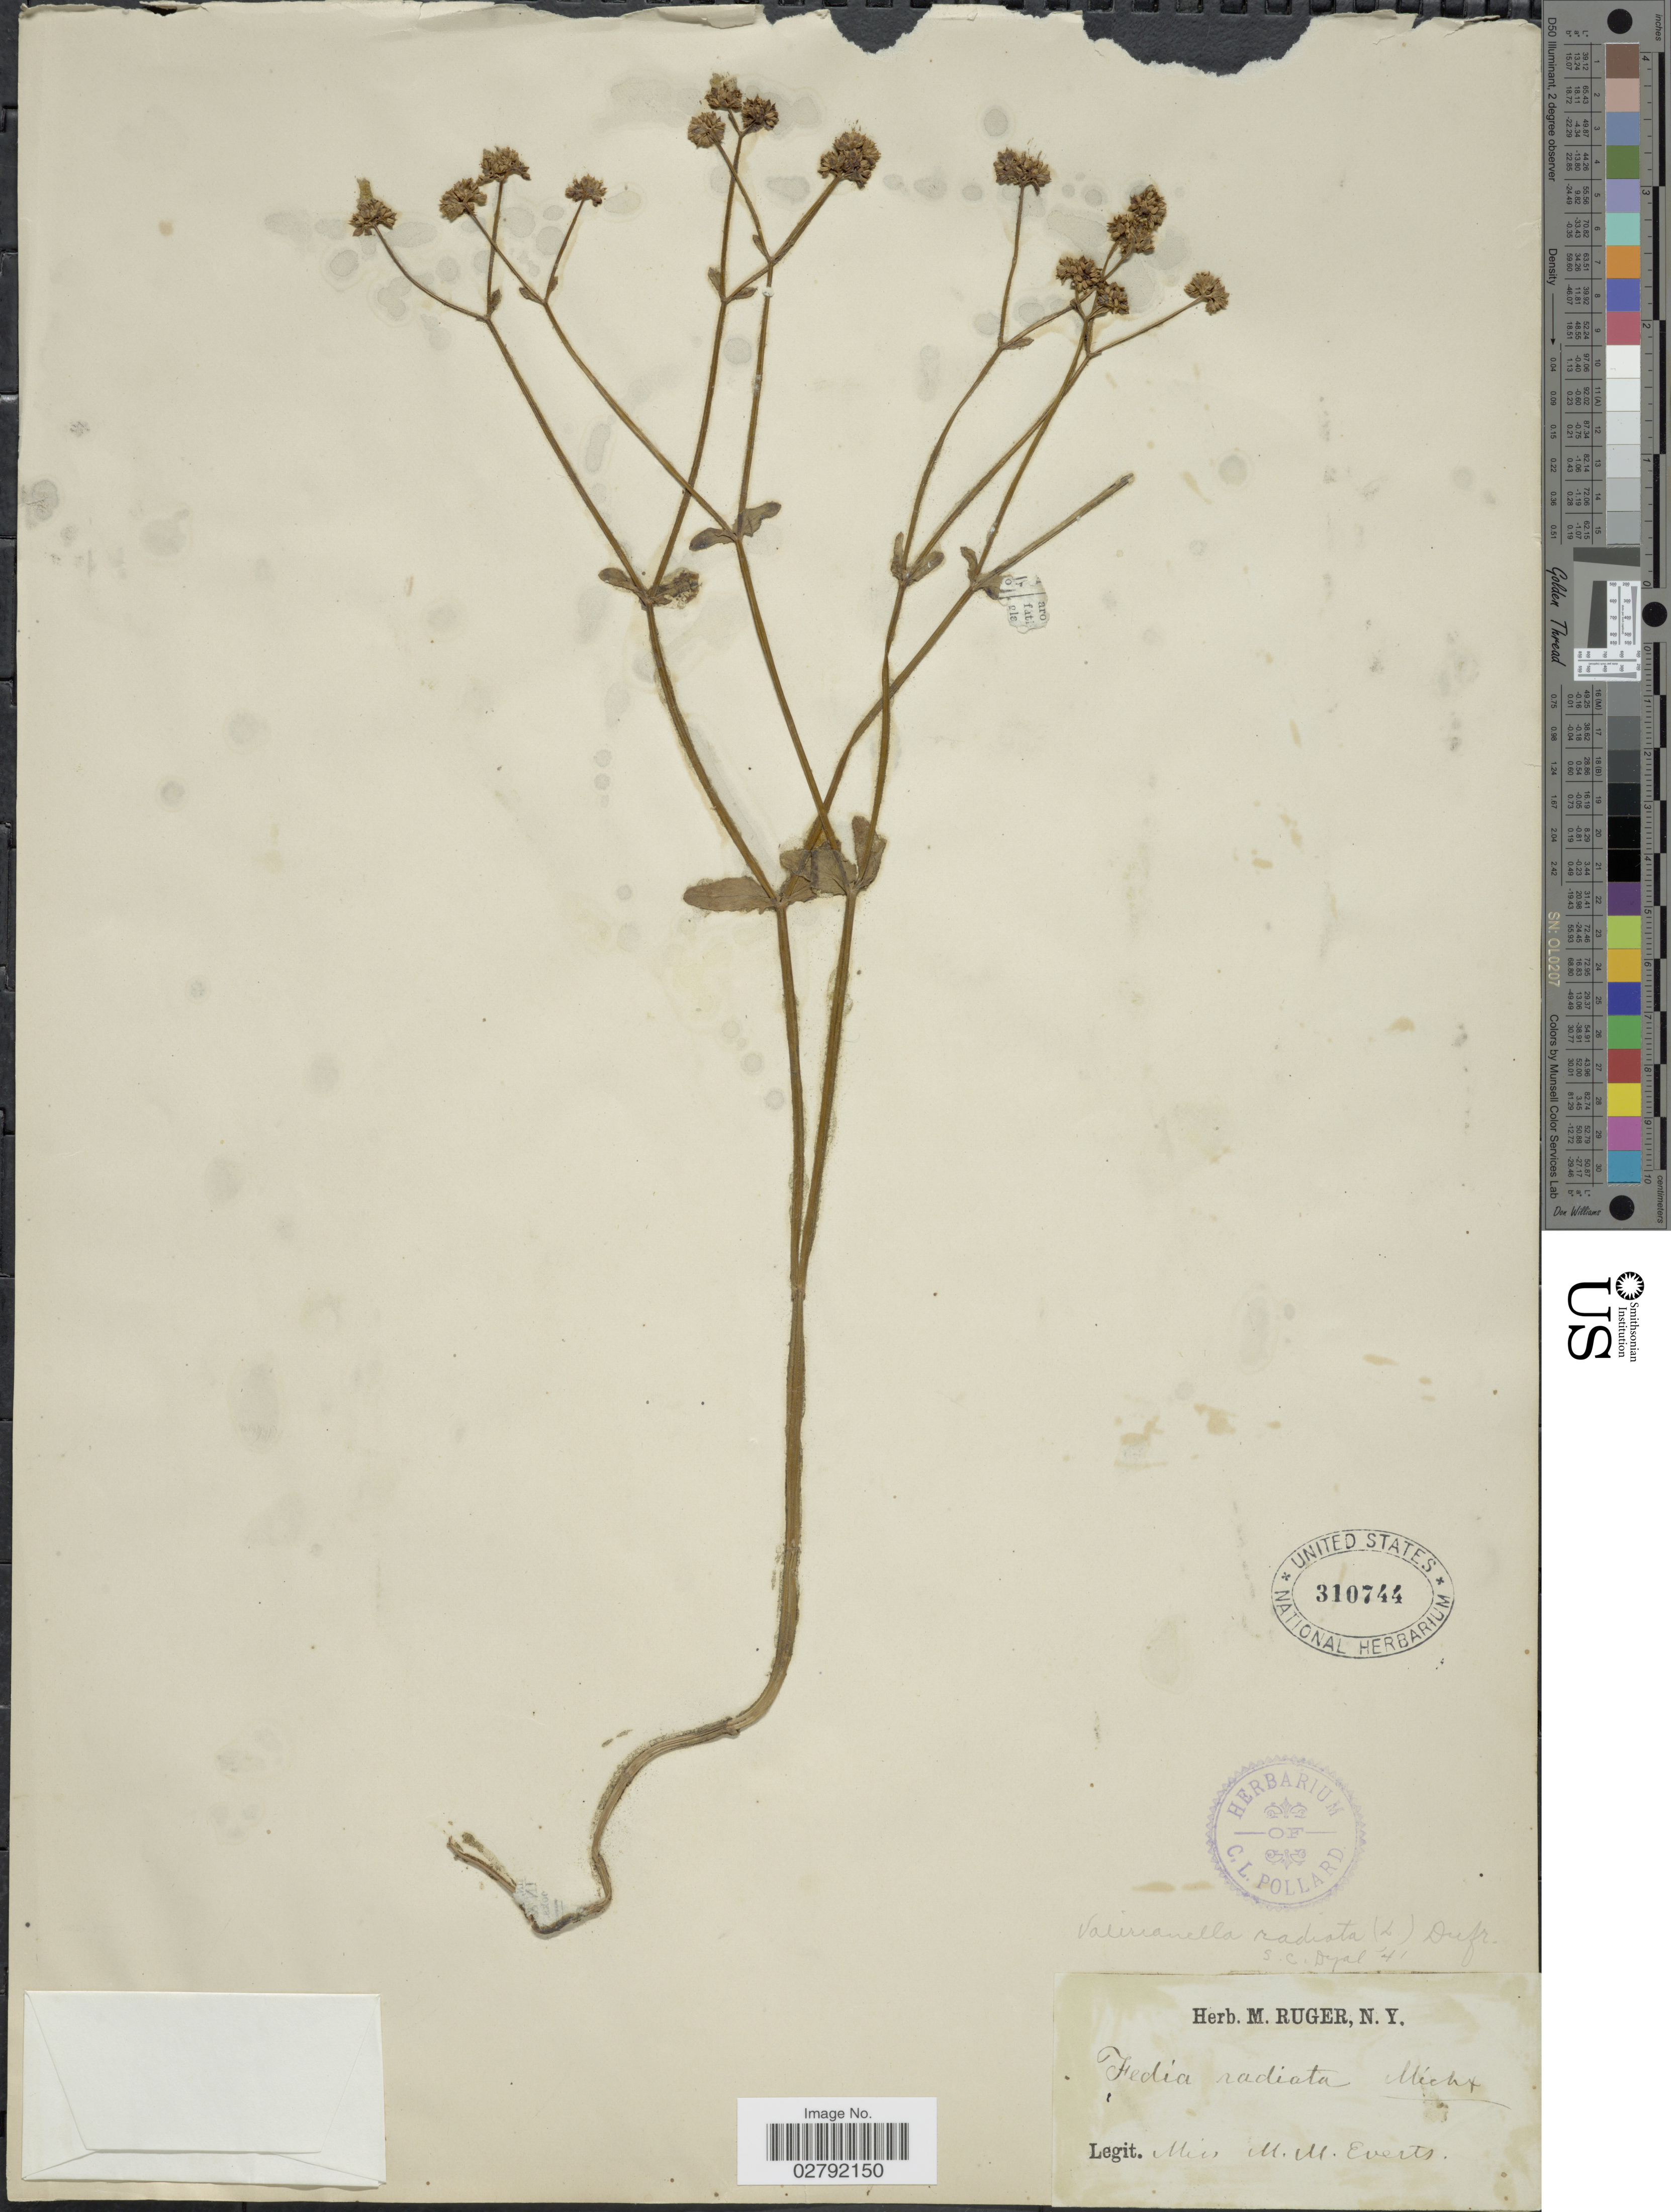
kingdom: Plantae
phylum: Tracheophyta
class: Magnoliopsida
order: Dipsacales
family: Caprifoliaceae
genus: Valerianella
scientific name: Valerianella radiata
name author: (L.) Dufr.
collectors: M. Everts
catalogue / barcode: US 310744